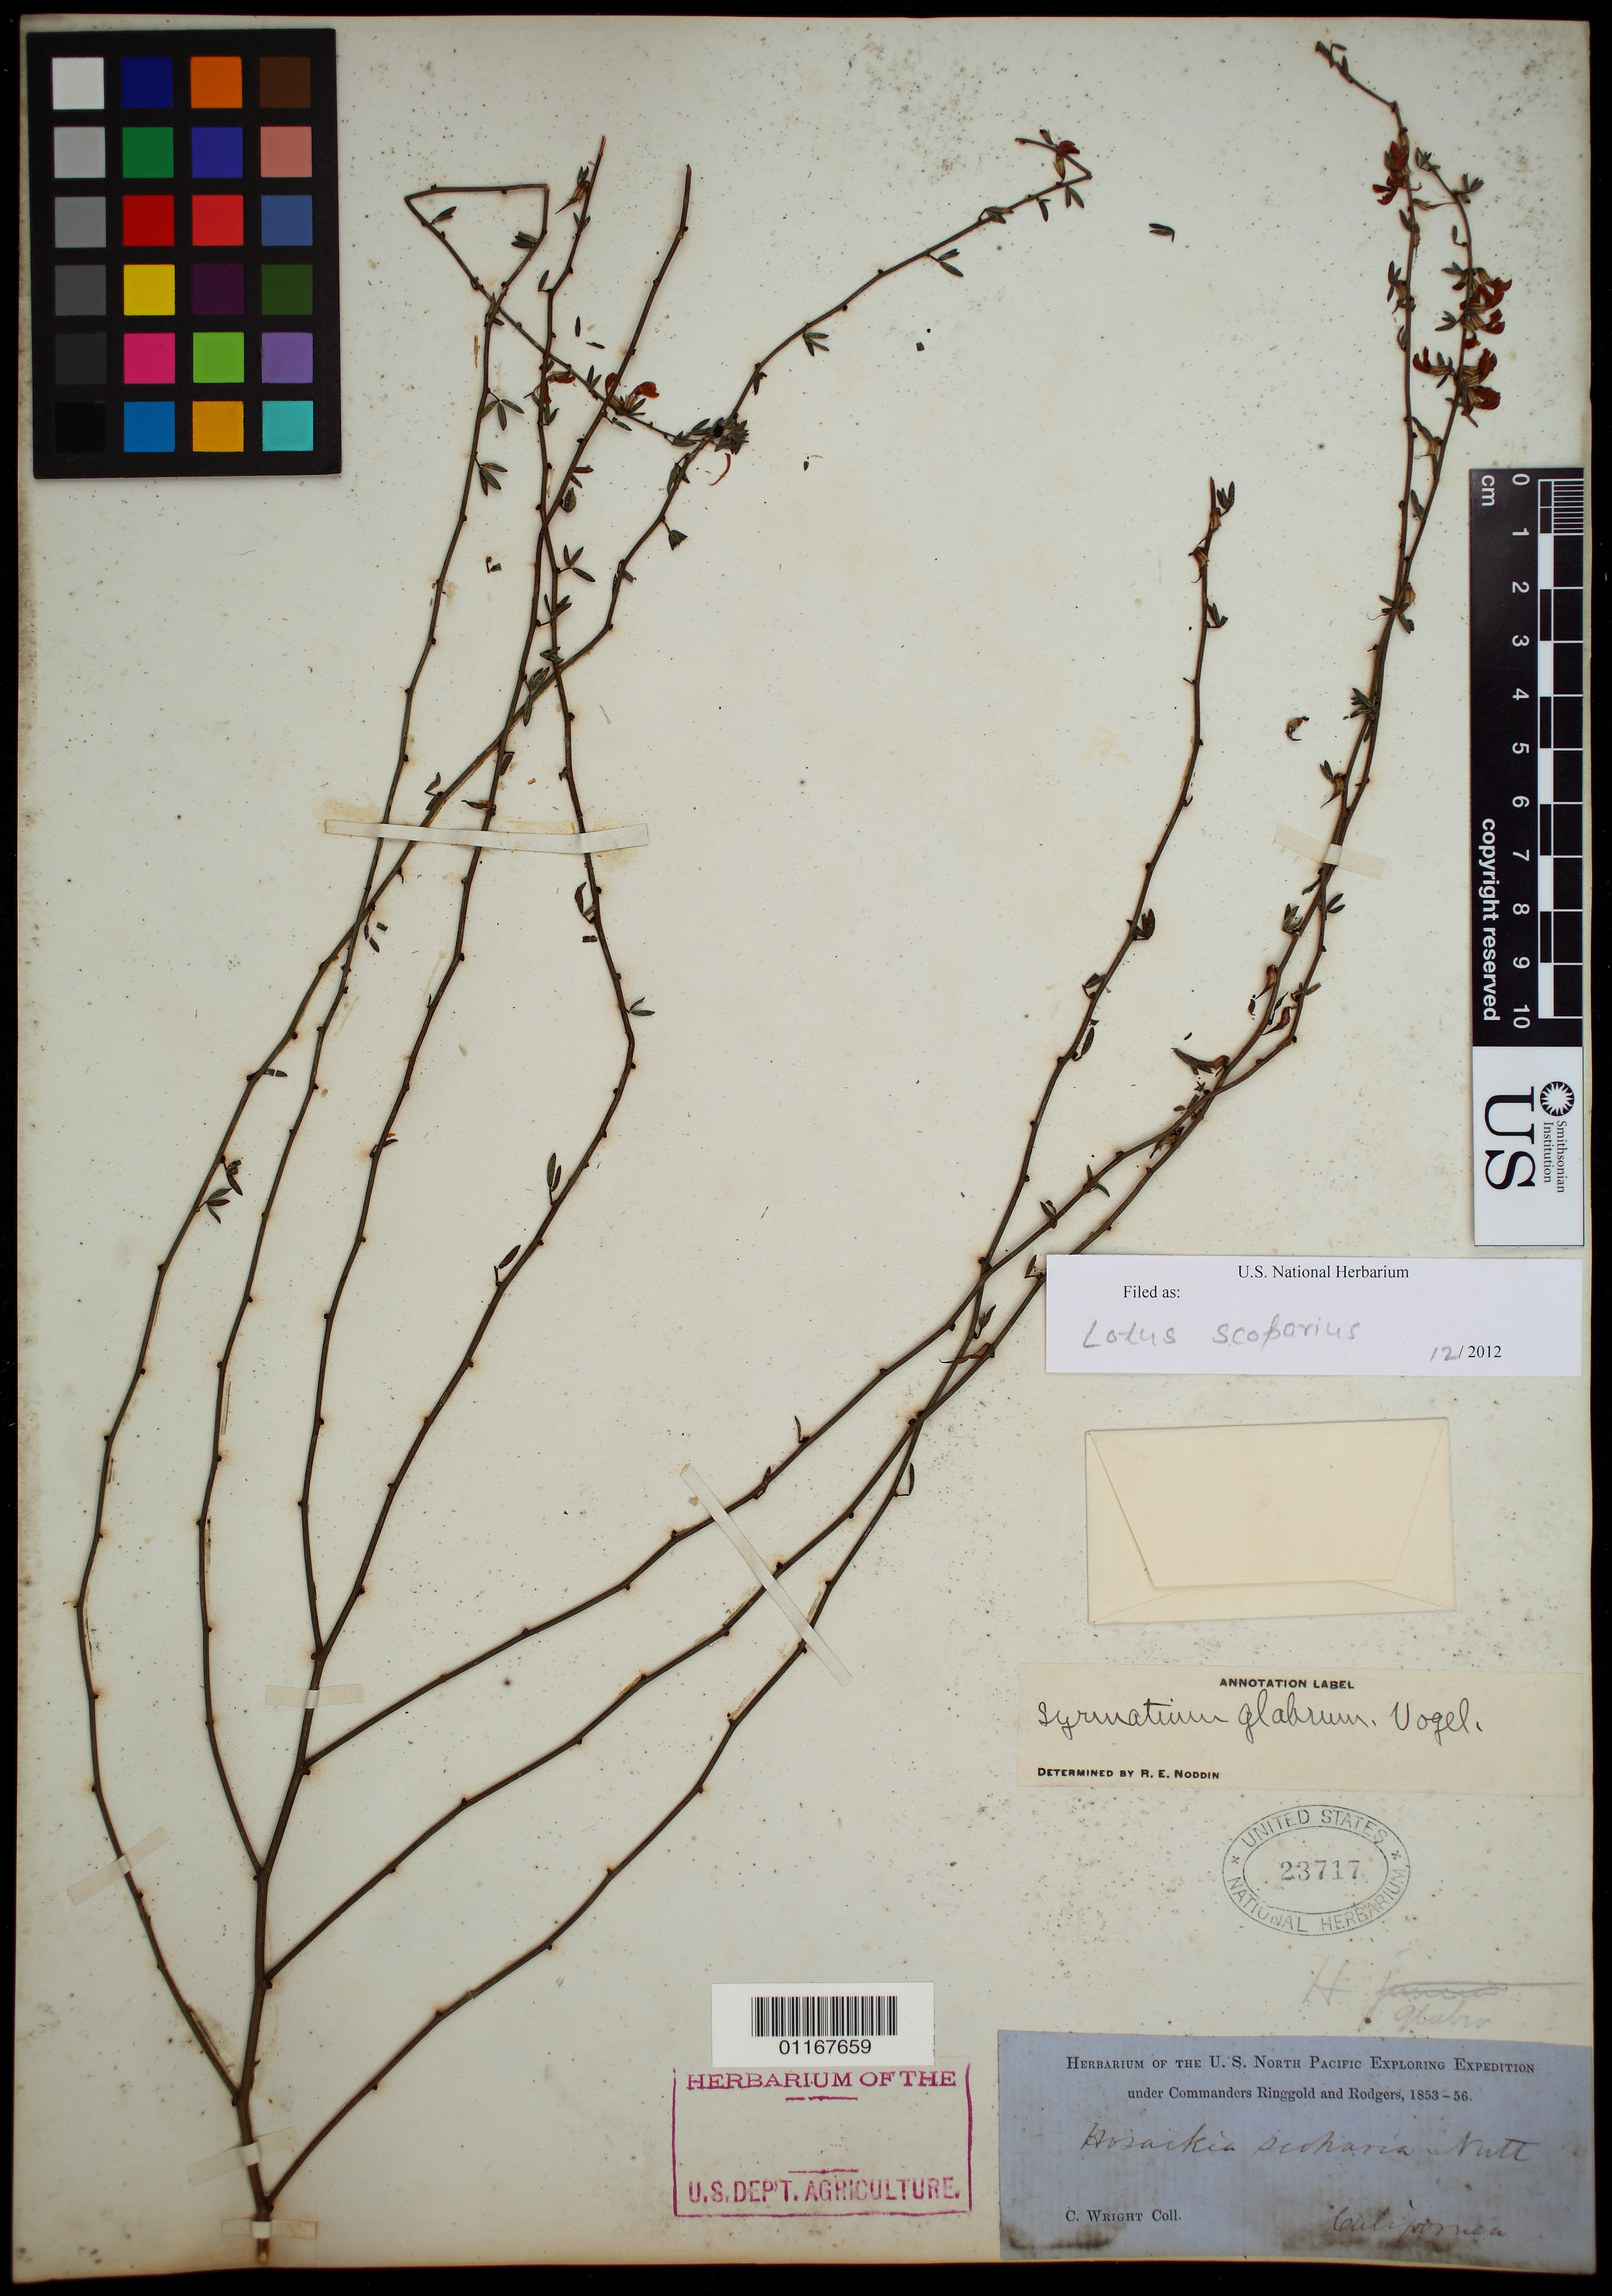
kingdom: Plantae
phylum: Tracheophyta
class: Magnoliopsida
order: Fabales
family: Fabaceae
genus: Syrmatium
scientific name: Syrmatium glabrum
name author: Vogel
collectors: C. Wright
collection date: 1853/1856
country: United States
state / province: California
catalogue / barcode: US 23717